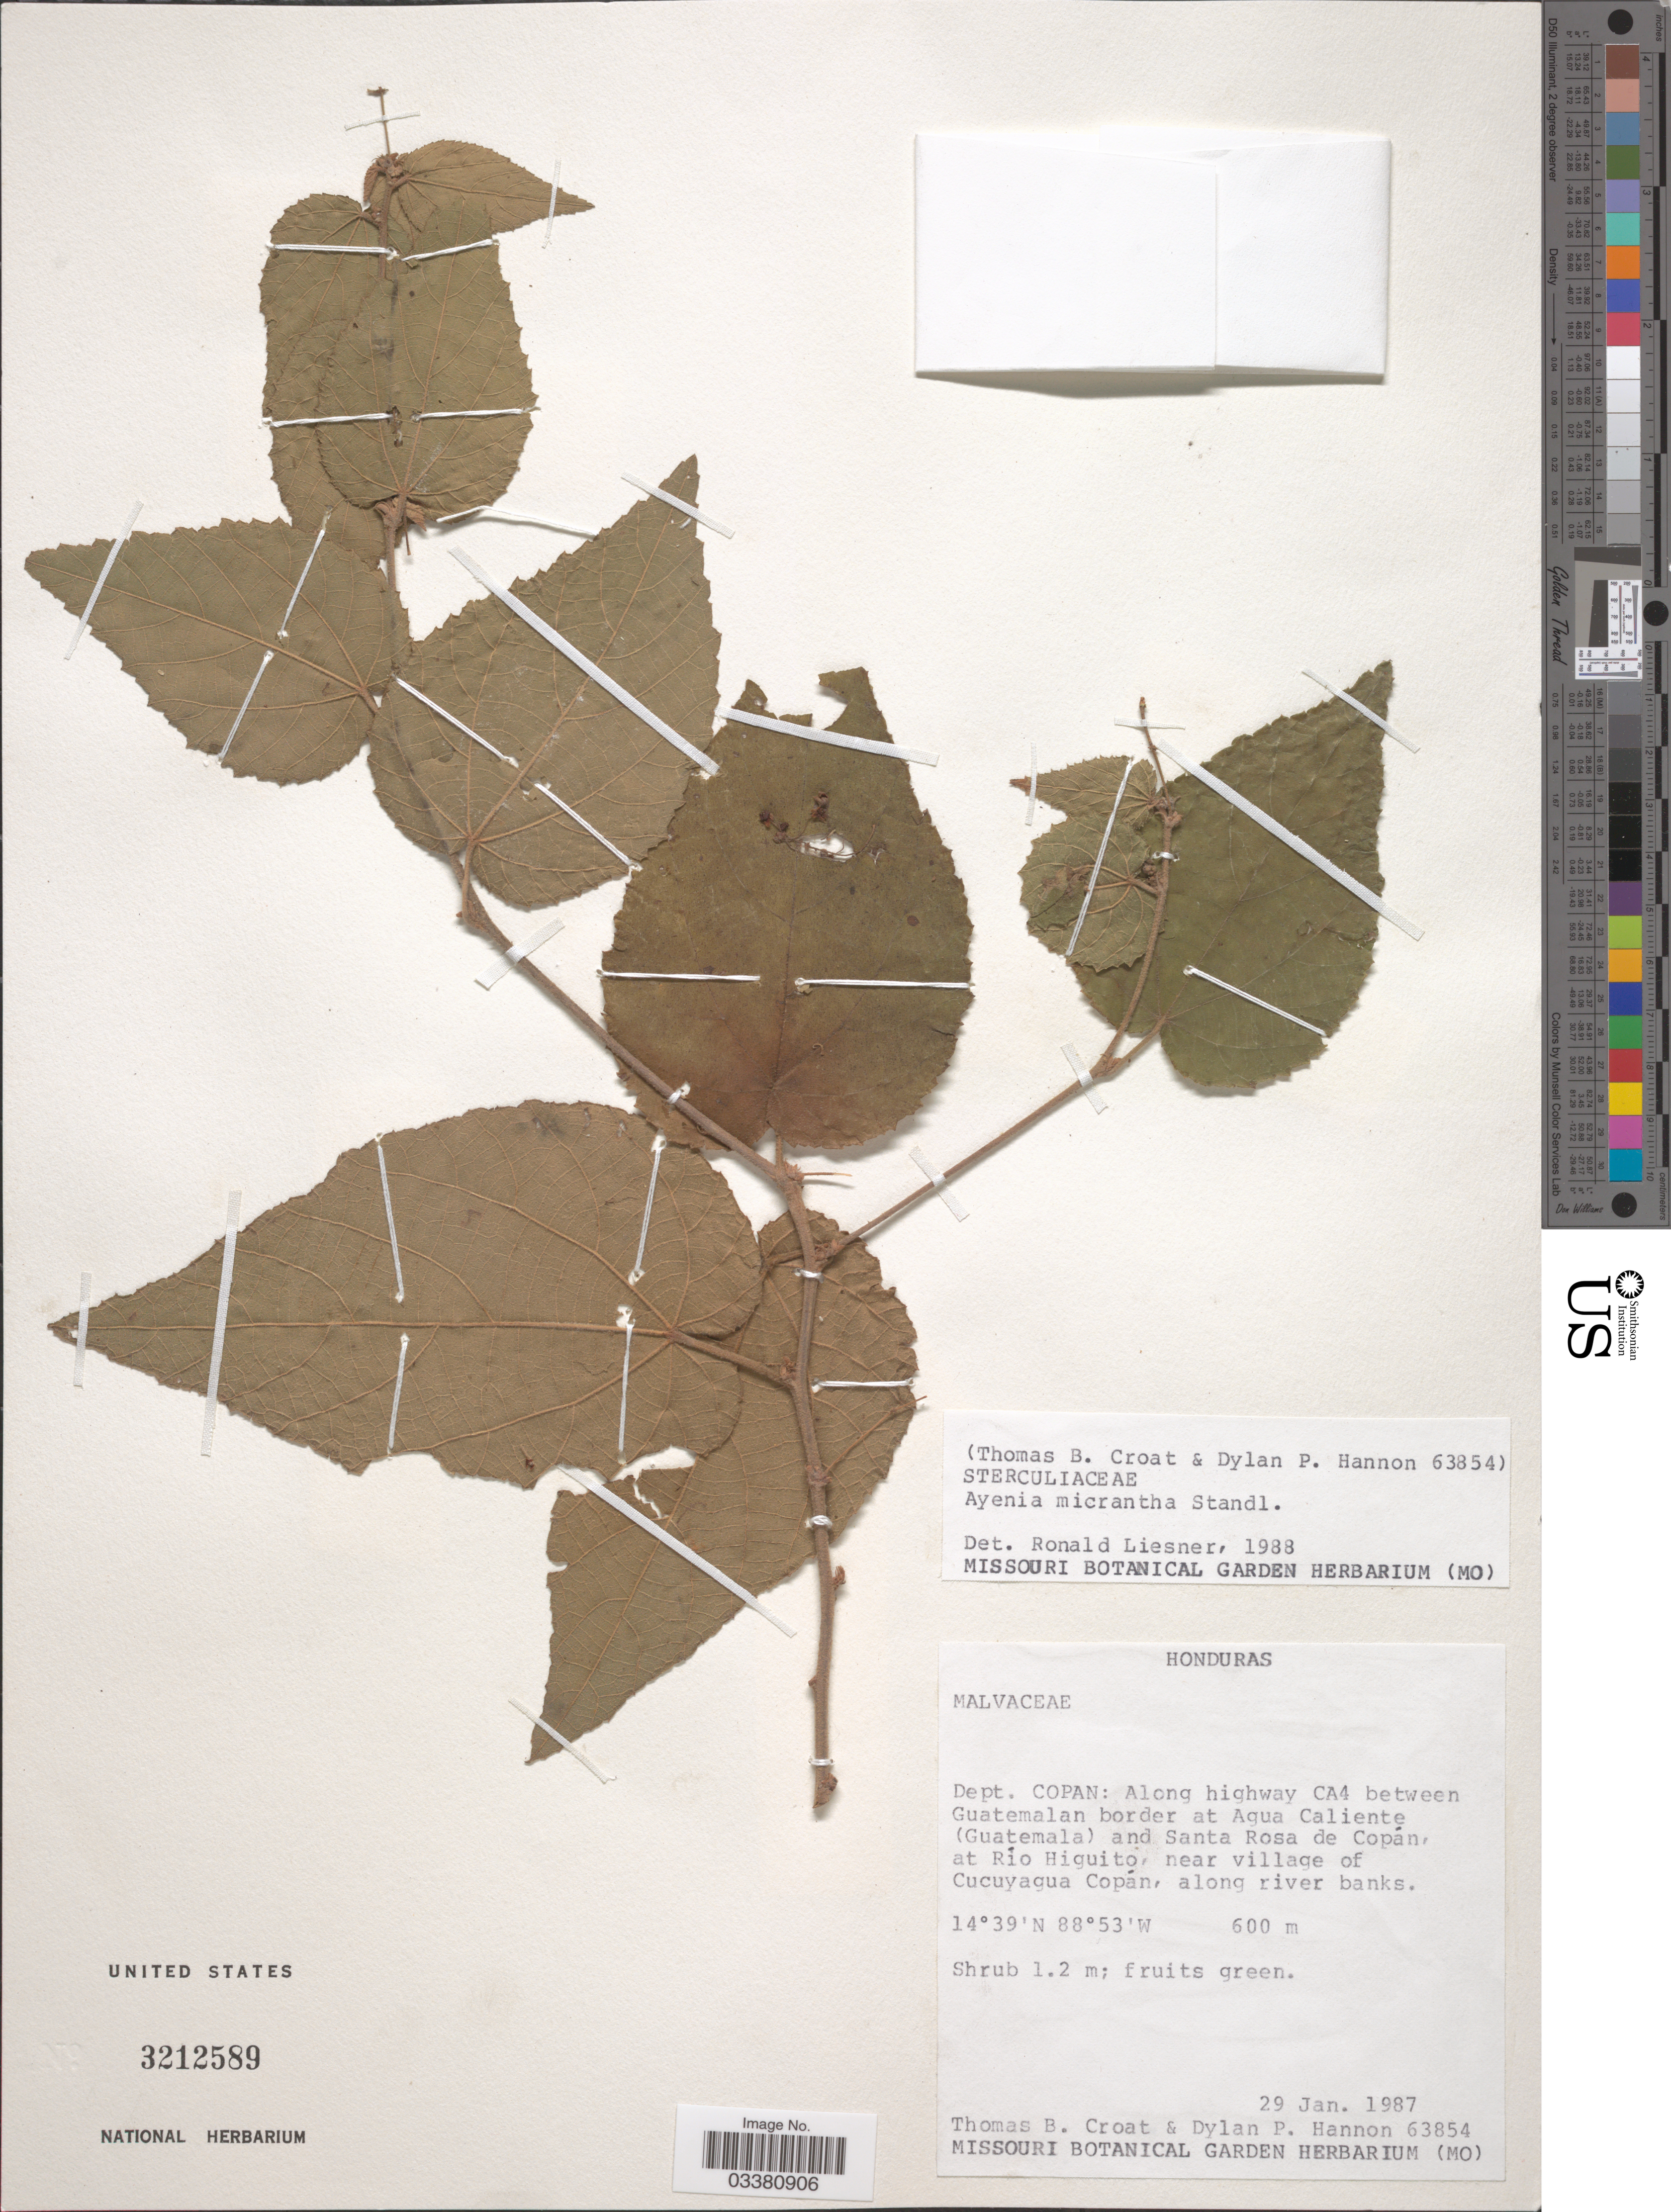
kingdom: Plantae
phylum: Tracheophyta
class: Magnoliopsida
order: Malvales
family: Malvaceae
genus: Ayenia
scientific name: Ayenia micrantha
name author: Standl.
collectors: T. B. Croat & D. Hannon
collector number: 63854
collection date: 1987-01-29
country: Honduras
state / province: Copán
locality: Dept. Copan: Along highway CA4 between Guatemalan border at Aqua Caliente (Guatemala) and Santa Rosa de Copan, at Rio Higuito, near village of Cucuyagua Copán, along river banks.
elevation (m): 600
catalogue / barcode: US 3212589